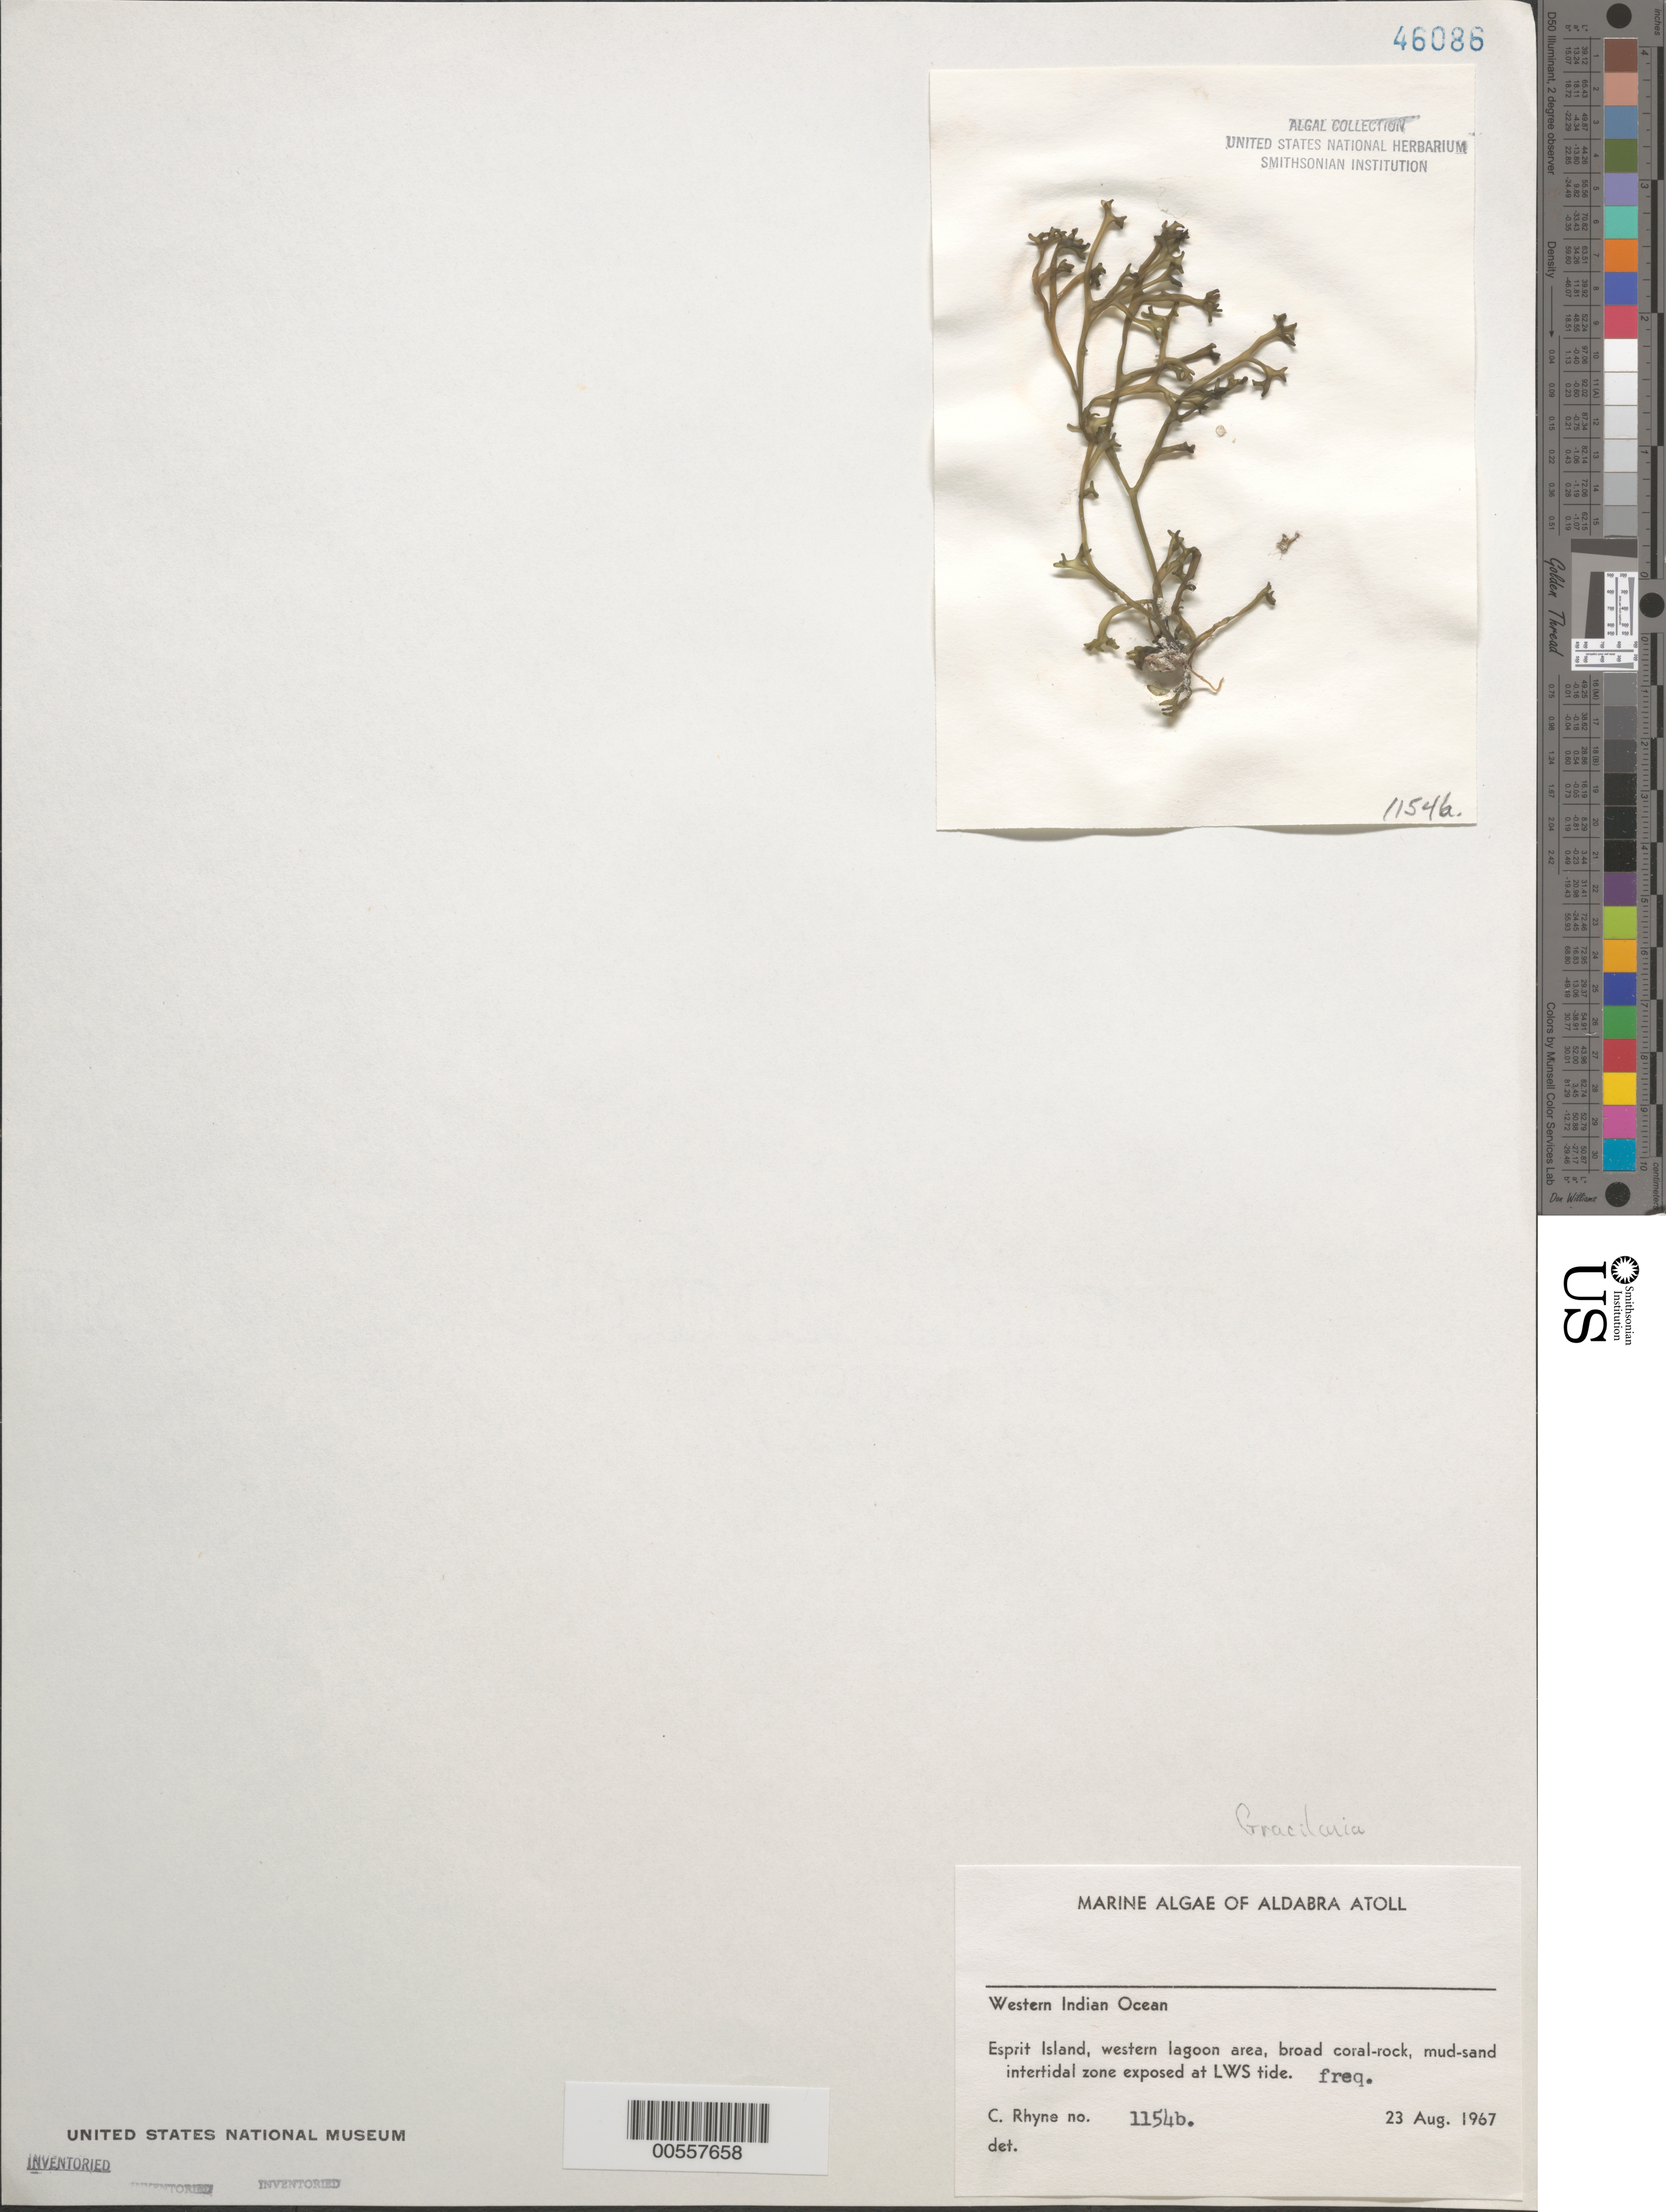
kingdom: Plantae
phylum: Rhodophyta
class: Florideophyceae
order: Gracilariales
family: Gracilariaceae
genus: Gracilaria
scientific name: Gracilaria sp.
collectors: C. Rhyne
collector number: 1154b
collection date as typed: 23 Aug 1967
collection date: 1967-08-23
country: Seychelles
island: Aldabra Atoll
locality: Ile Esprit, Western lagoon area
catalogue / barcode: US 46086